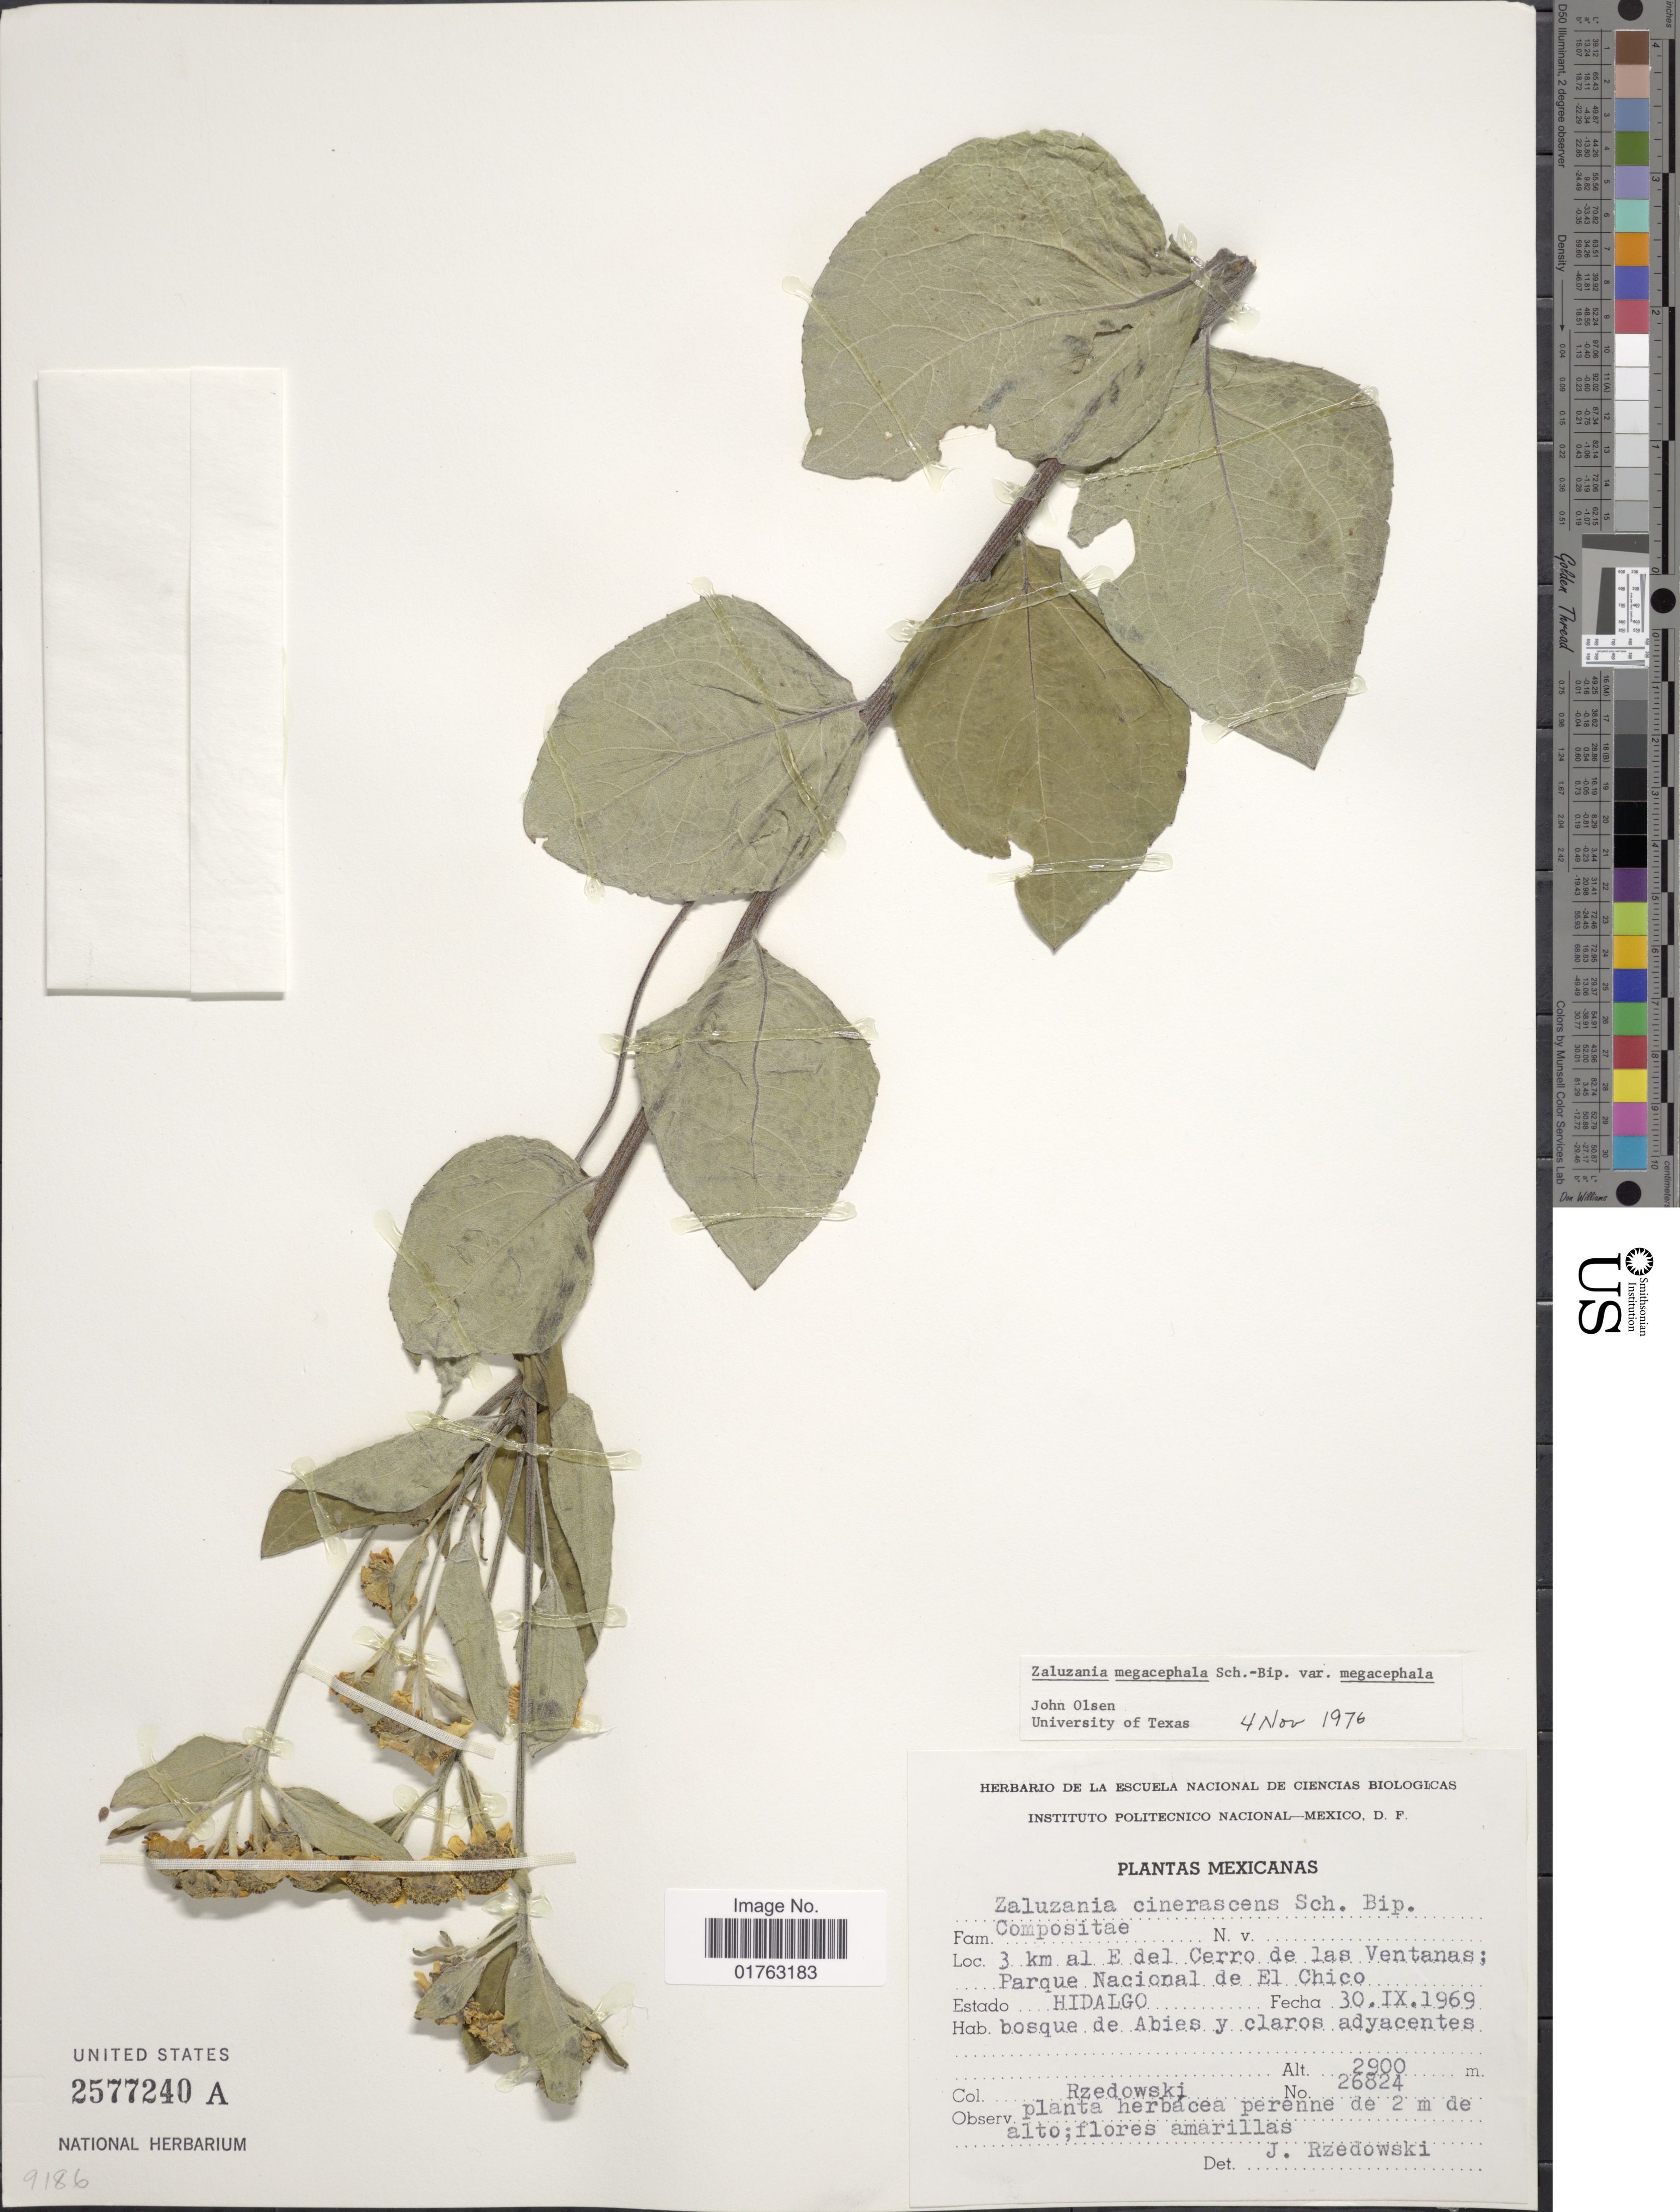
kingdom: Plantae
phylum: Tracheophyta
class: Magnoliopsida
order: Asterales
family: Asteraceae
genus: Zaluzania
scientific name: Zaluzania megacephala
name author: Sch. Bip.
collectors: Rzedowski, --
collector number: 26824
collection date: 1969-09-30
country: Mexico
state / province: Hidalgo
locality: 3 km al E del Cerro de las Ventanas; Paque Nacional de El Chico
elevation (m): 2900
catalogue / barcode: US 2577240A